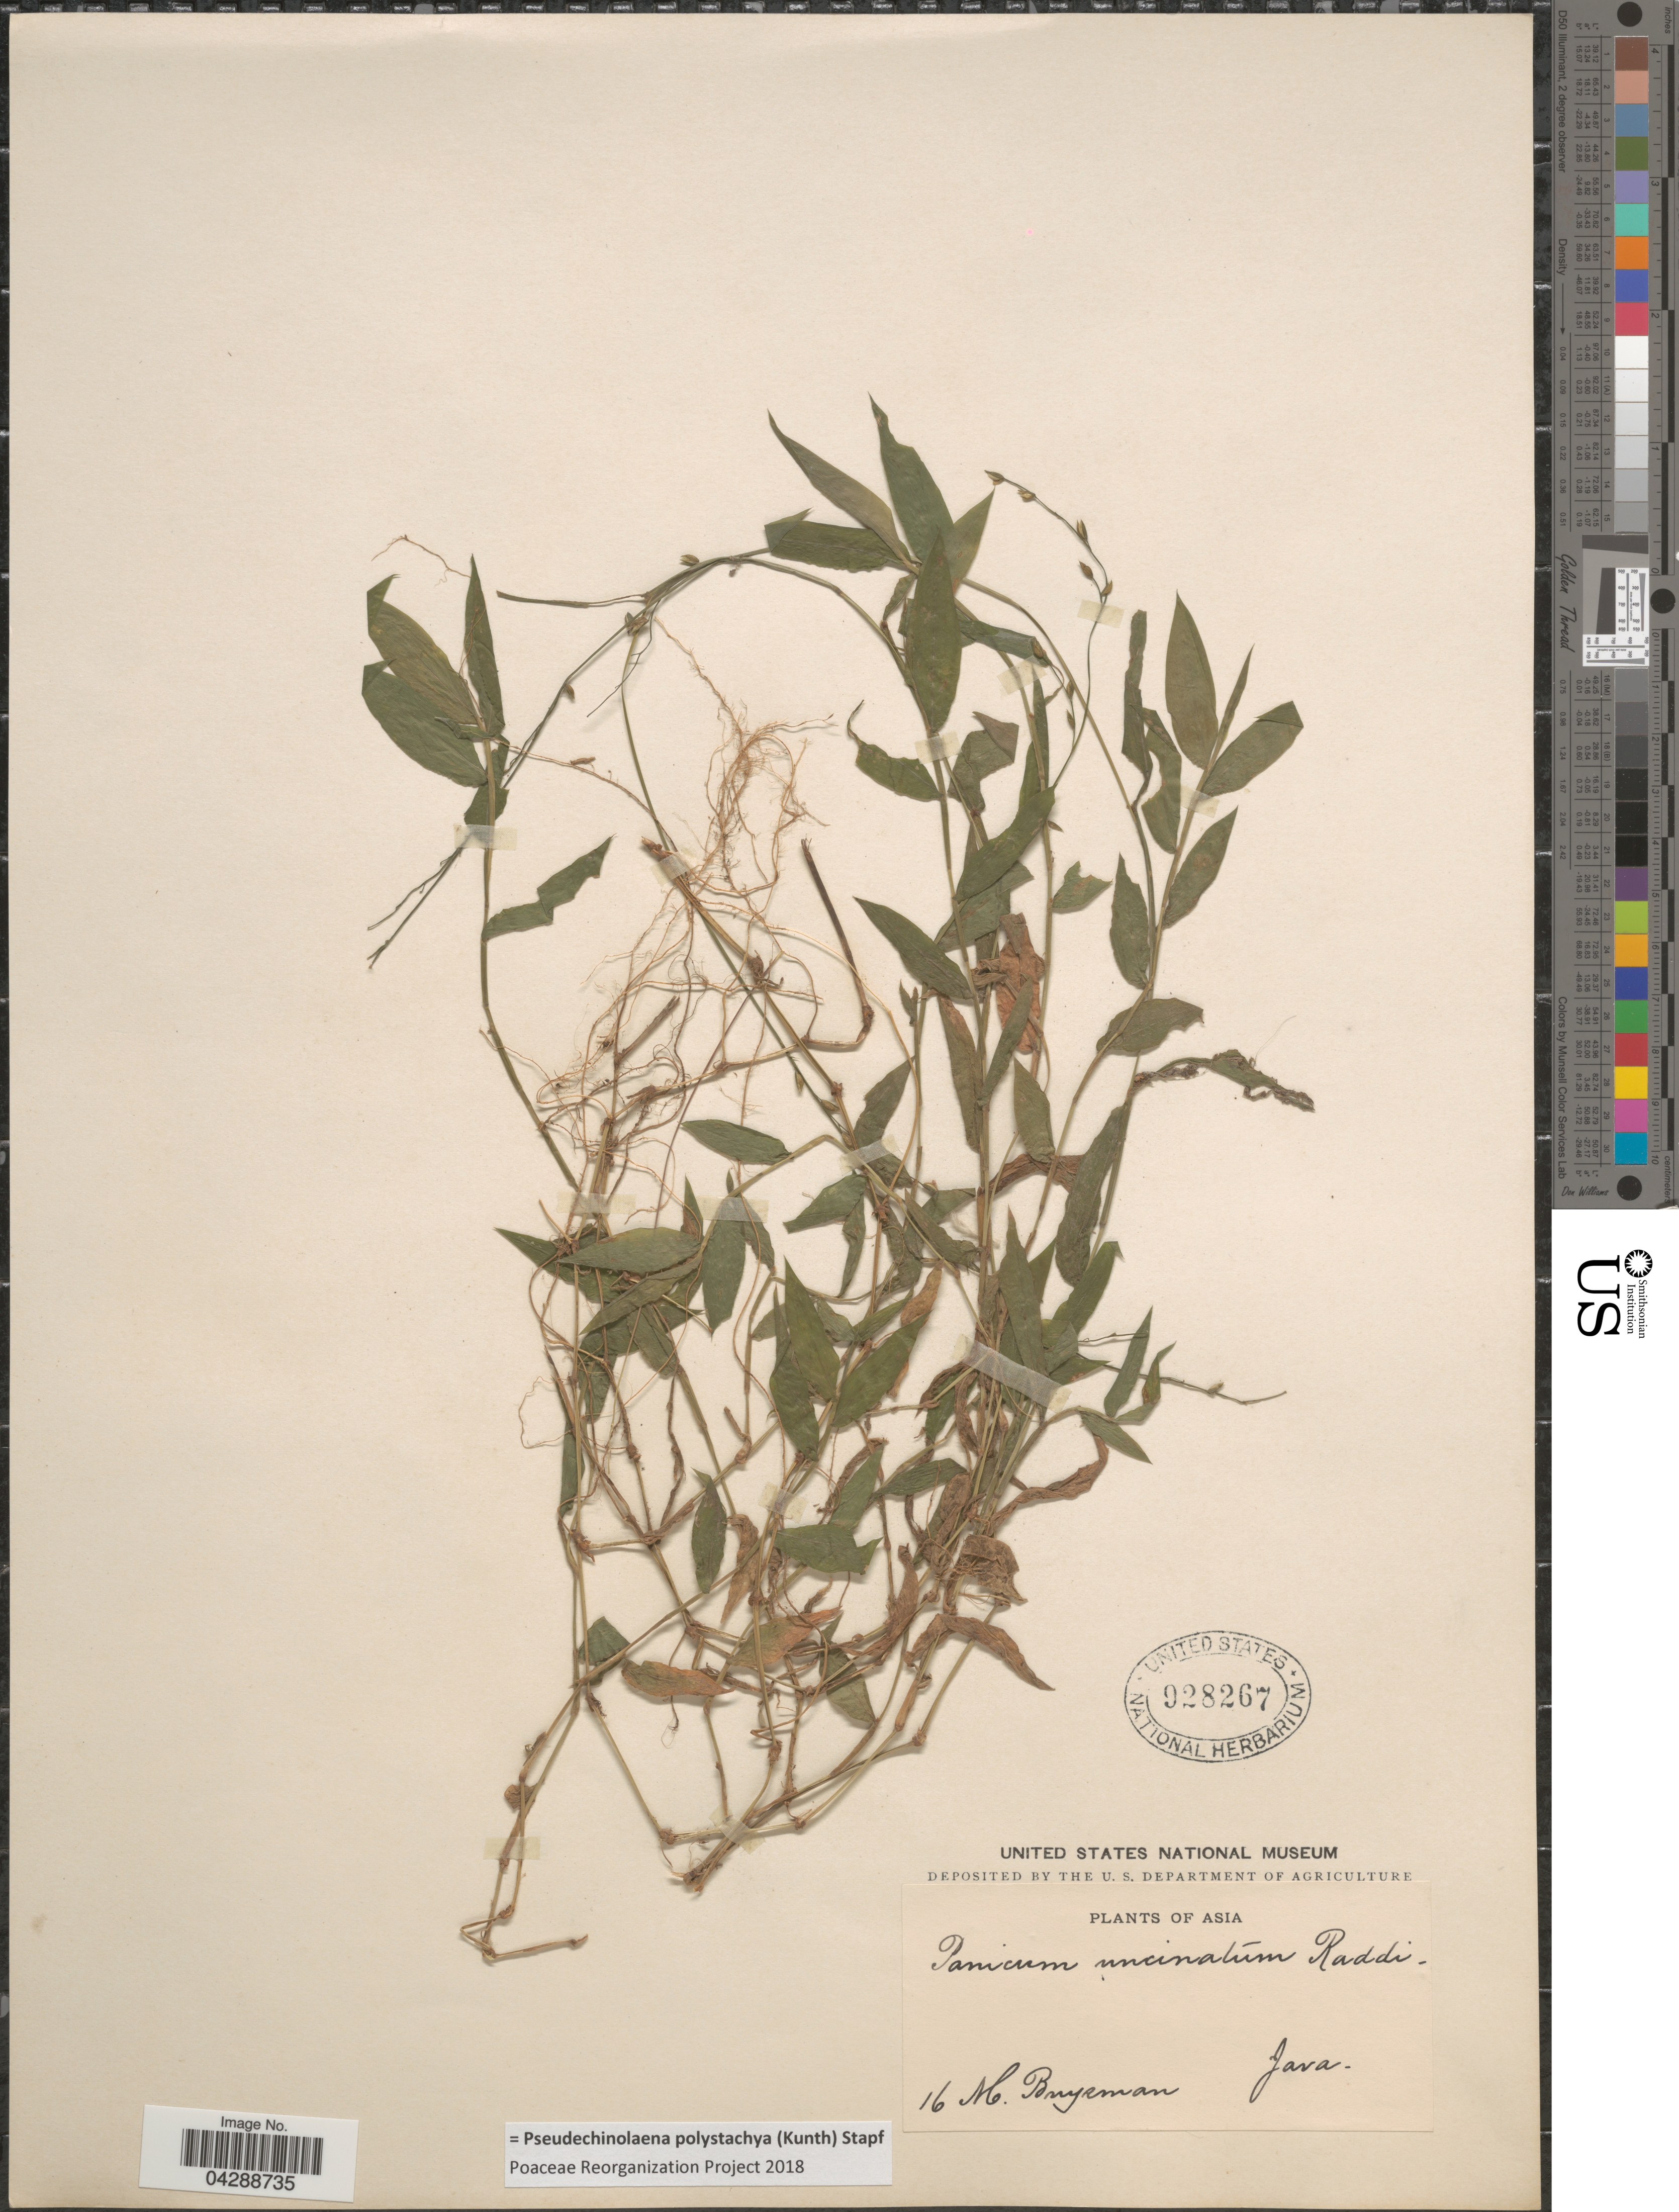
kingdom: Plantae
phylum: Tracheophyta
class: Liliopsida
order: Poales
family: Poaceae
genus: Pseudechinolaena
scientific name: Pseudechinolaena polystachya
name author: (Kunth) Stapf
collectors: M. Buysman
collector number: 16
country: Indonesia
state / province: Java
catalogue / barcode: US 928267